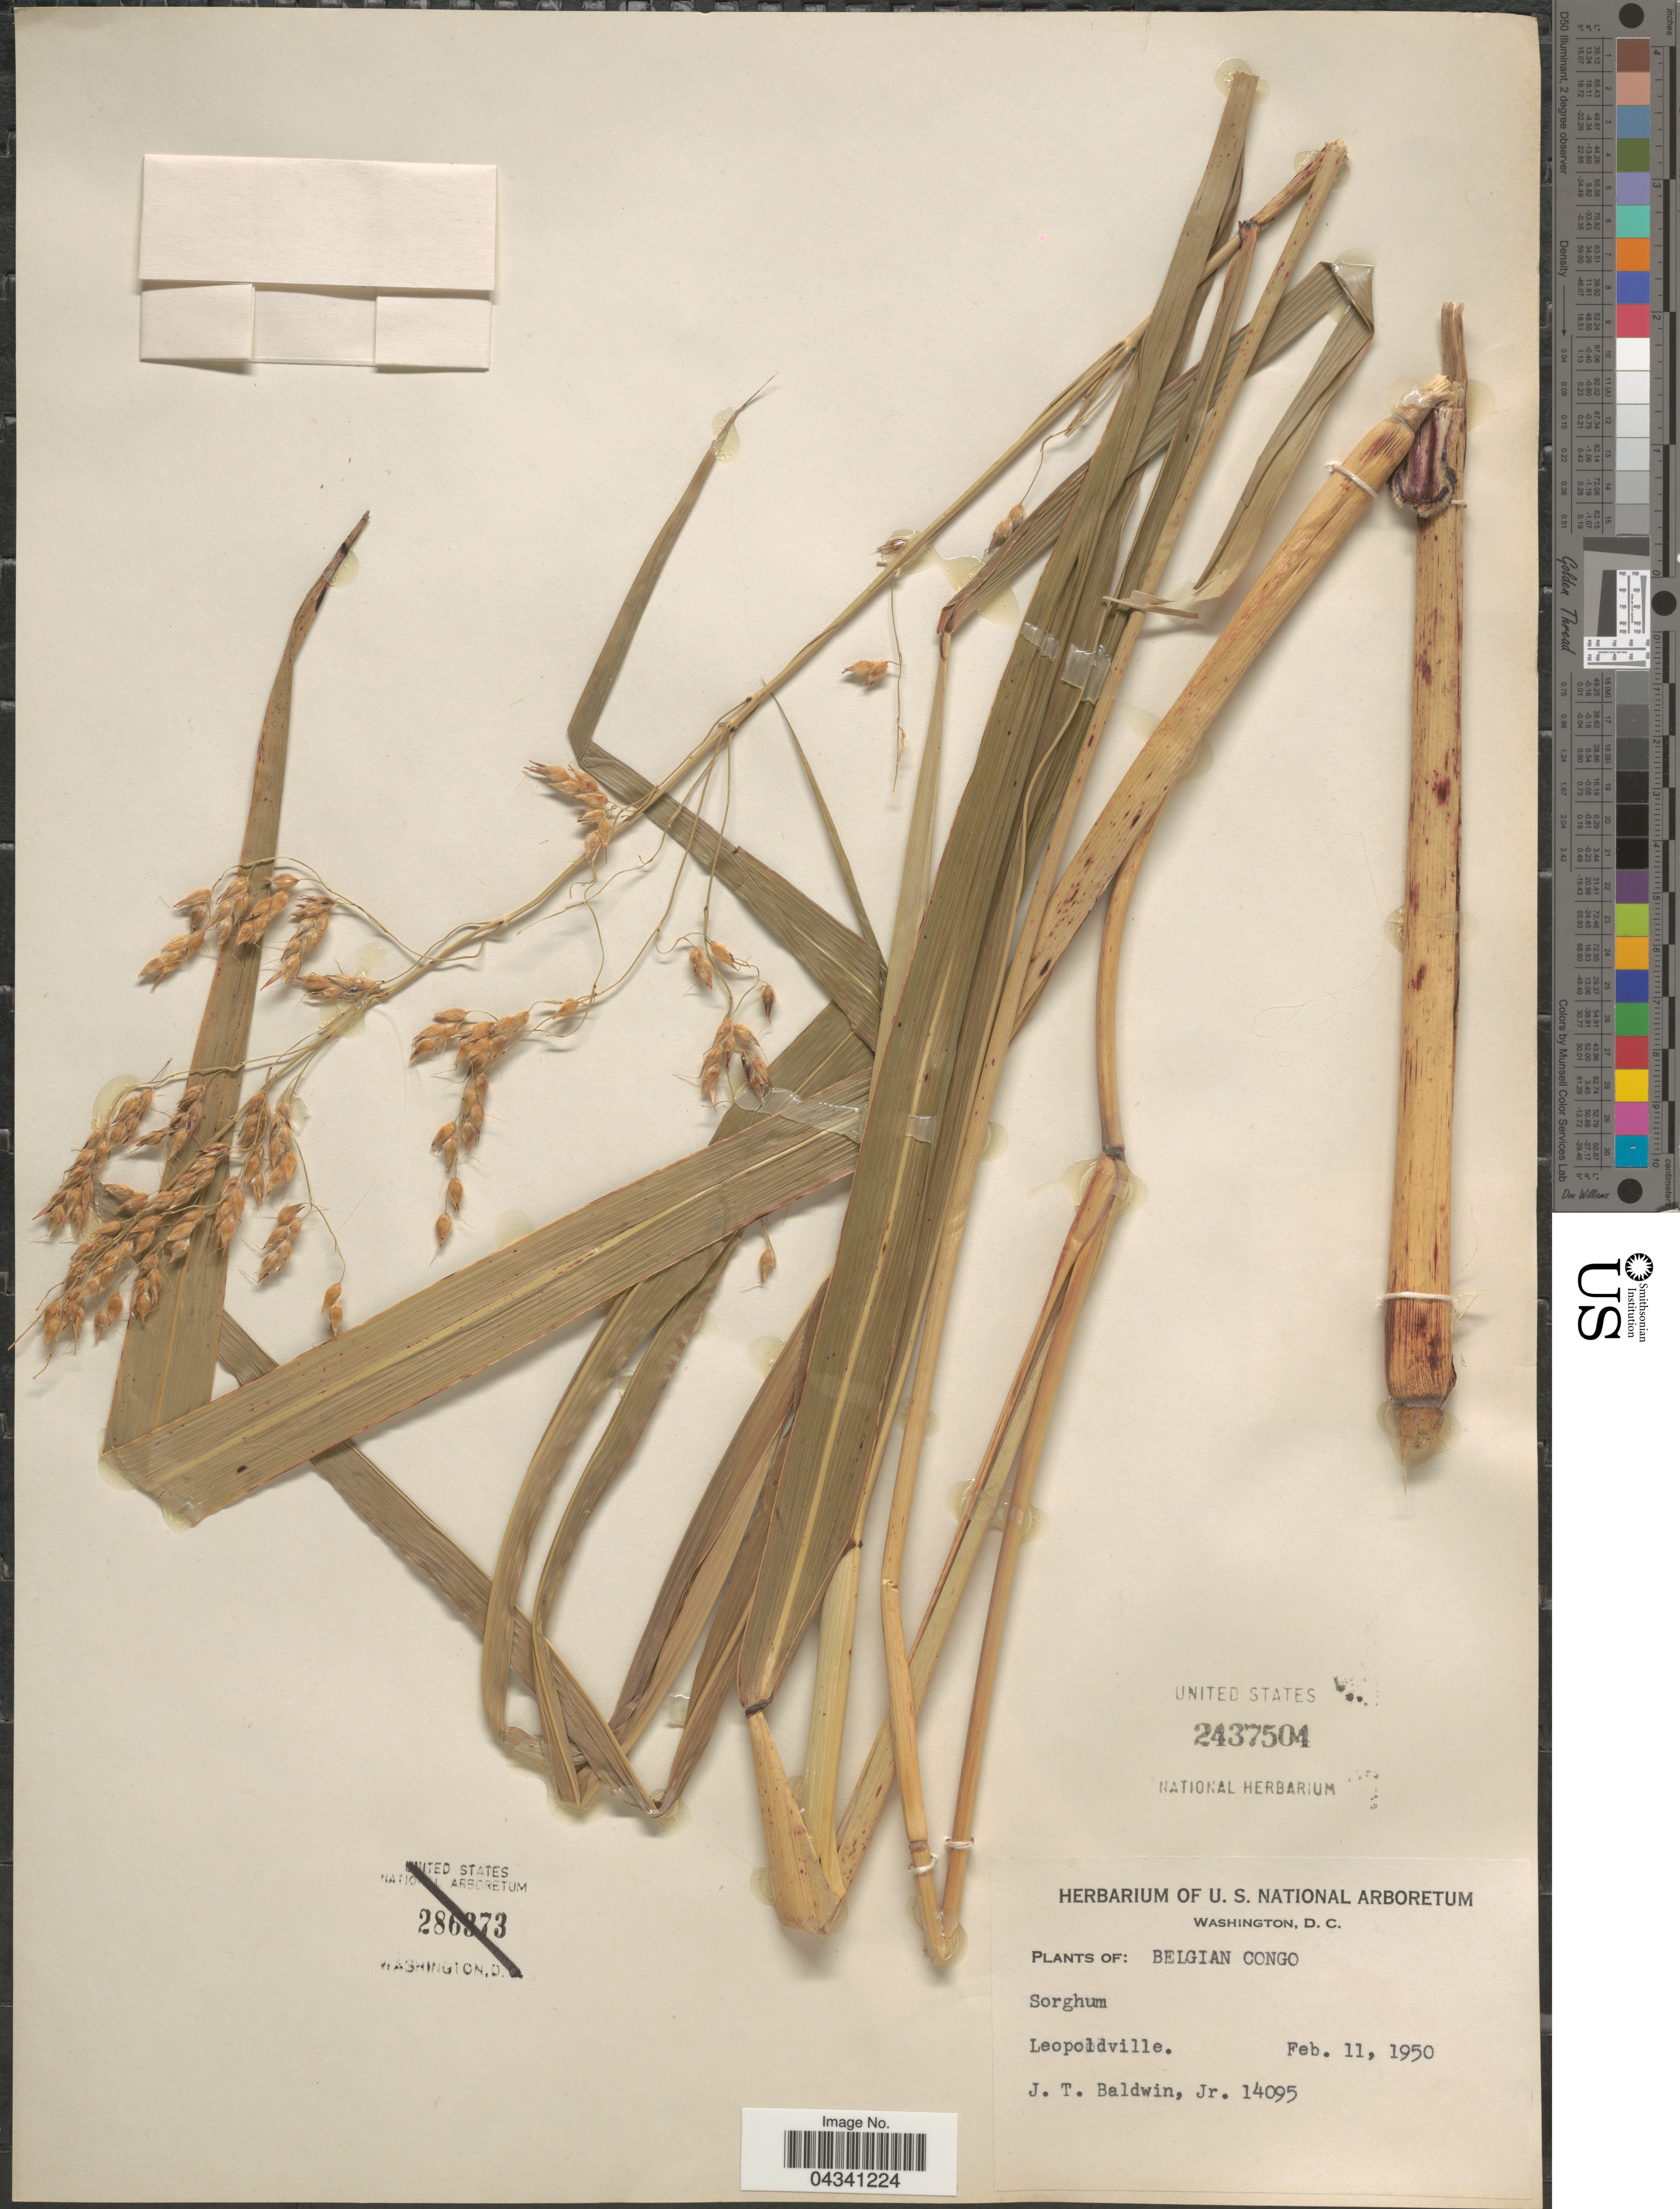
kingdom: Plantae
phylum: Tracheophyta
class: Liliopsida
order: Poales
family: Poaceae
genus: Sorghum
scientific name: Sorghum sp.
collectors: J. T. Baldwin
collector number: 14095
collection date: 1950-02-11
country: Congo, Democratic Republic of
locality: Belgian Congo. Sorghum. Leopoldville.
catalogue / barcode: US 2437504